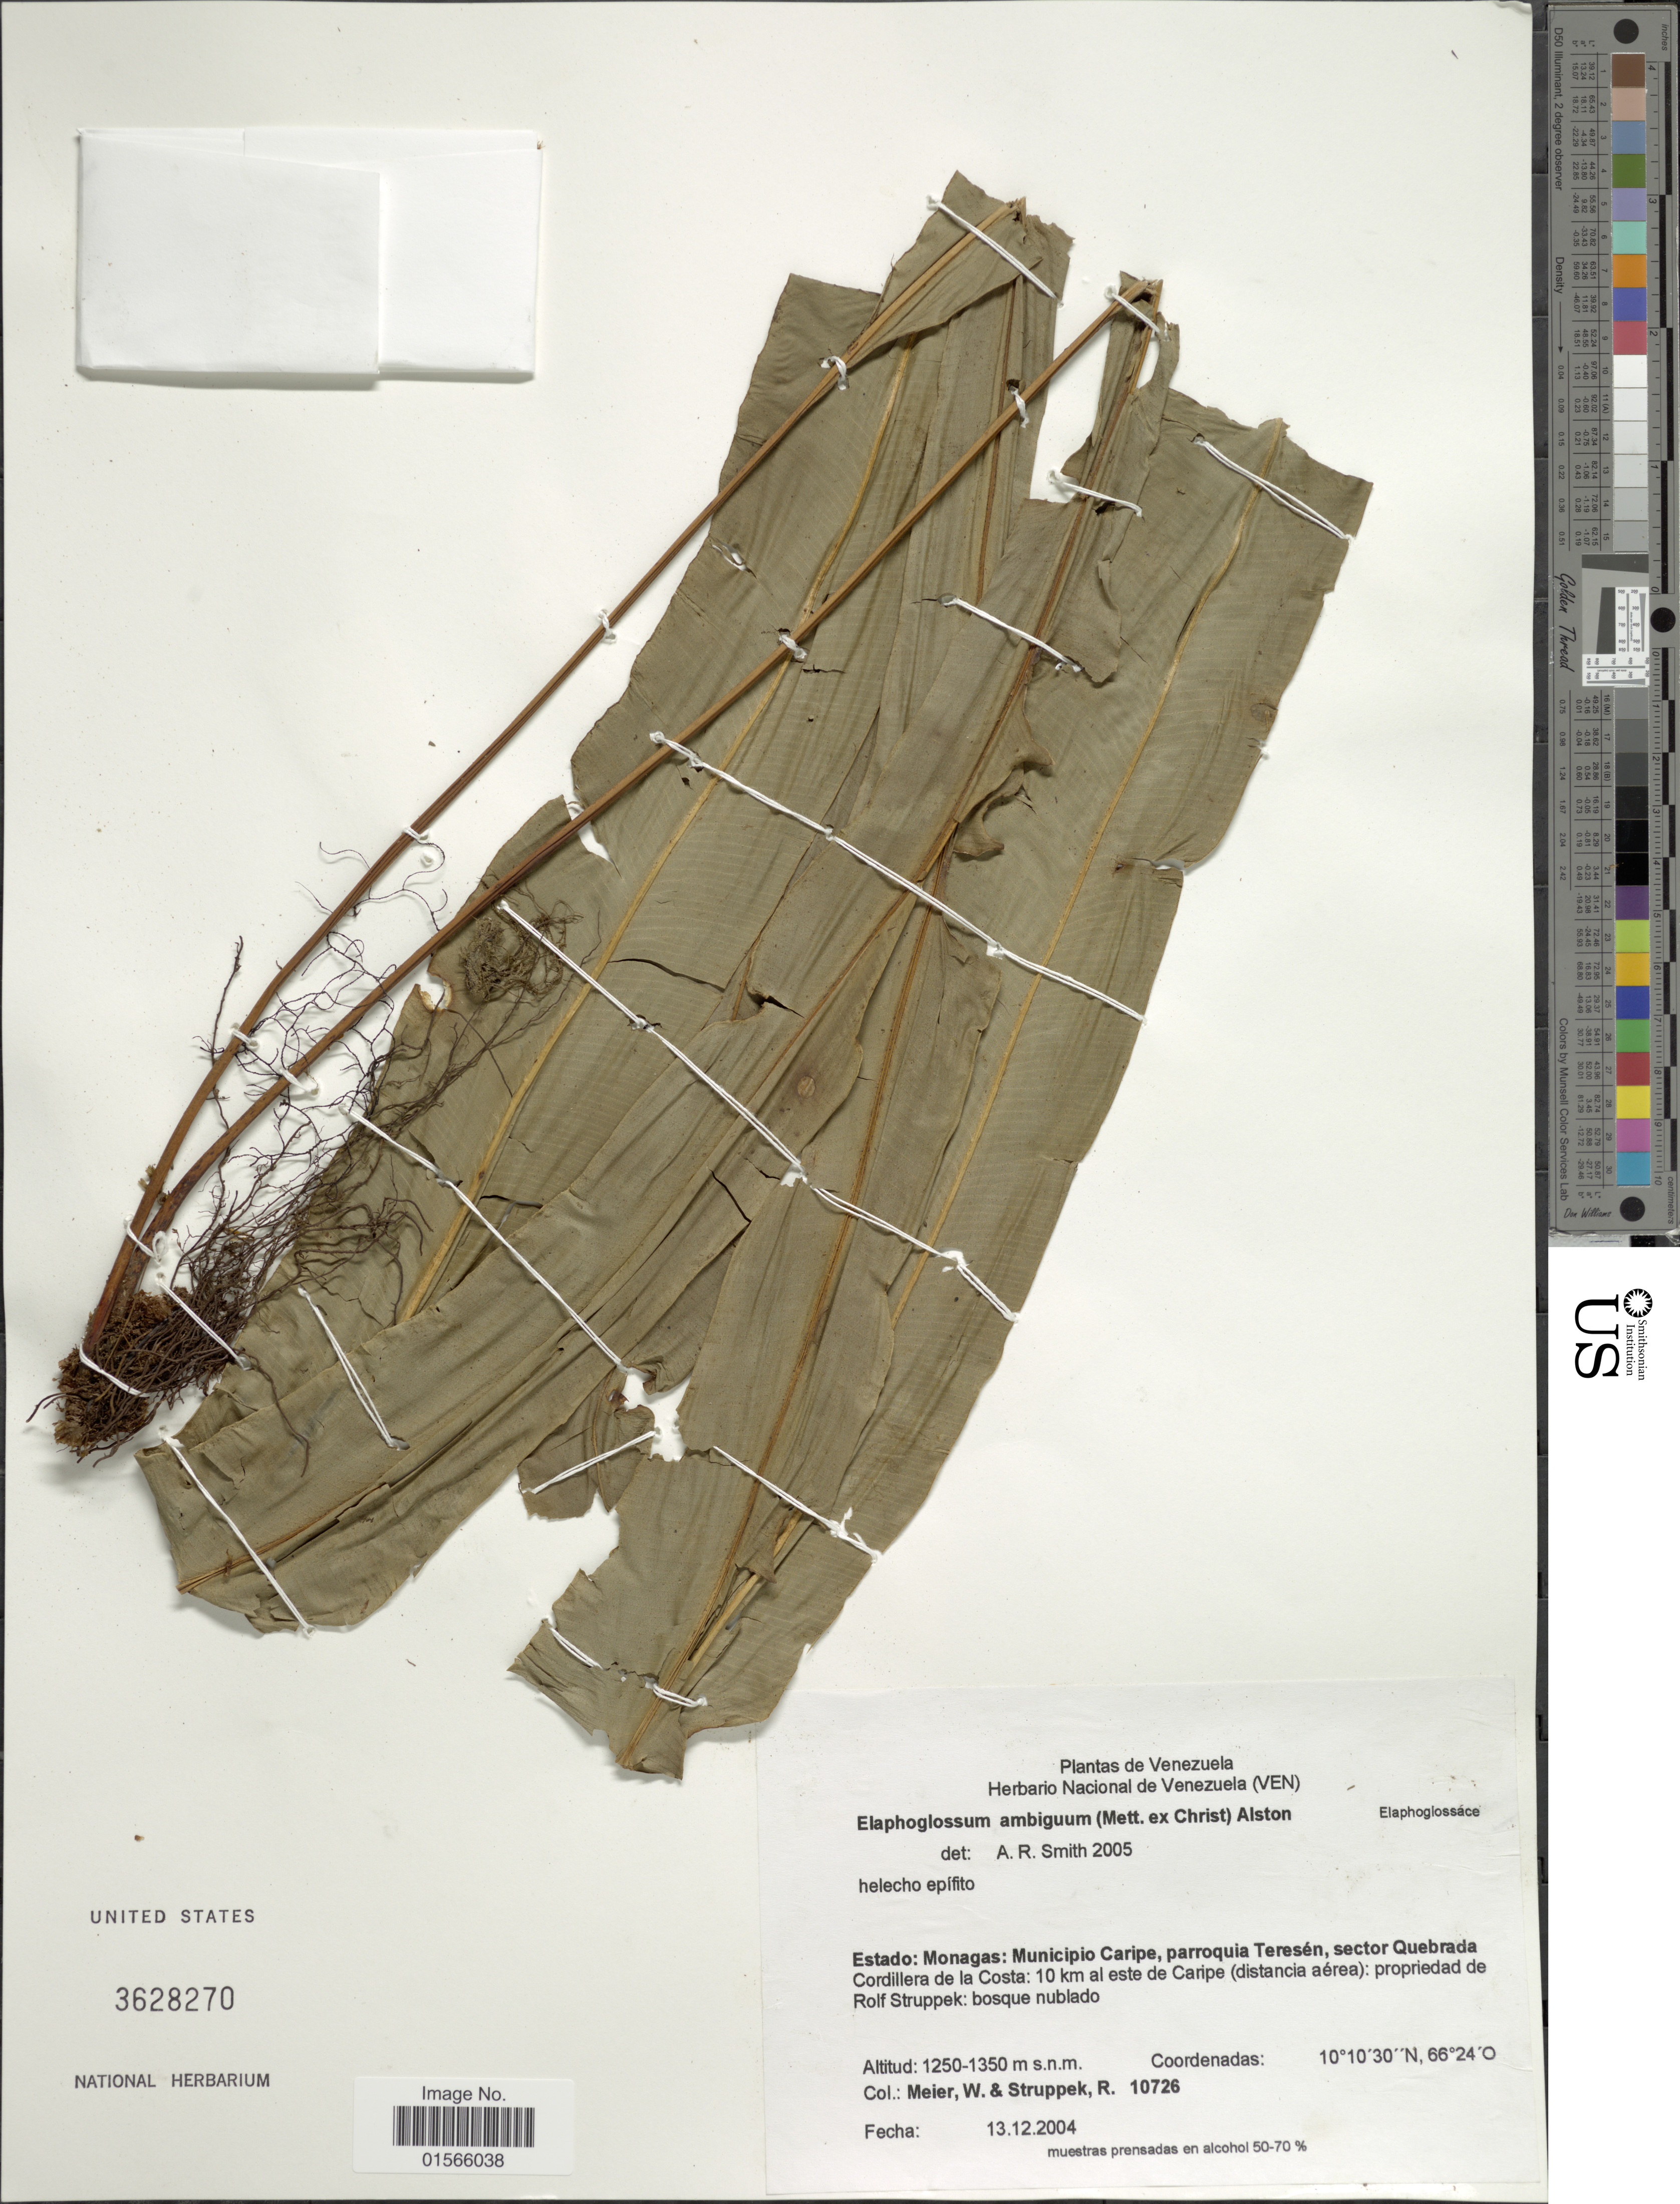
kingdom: Plantae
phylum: Tracheophyta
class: Polypodiopsida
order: Polypodiales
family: Dryopteridaceae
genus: Elaphoglossum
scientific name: Elaphoglossum ambiguum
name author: (Mett. ex Christ) Alston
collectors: W. Meier & R. Struppek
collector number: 10726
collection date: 2004-12-13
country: Venezuela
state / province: Monagas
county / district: Caripe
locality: Parroquia Teresén, sector Quebrada Cordillera de la Costa: 10 km al este de Caripe (distancia aérea): propriedad de Rolf Struppek: bosque nublado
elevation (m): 1250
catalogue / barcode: US 3628270